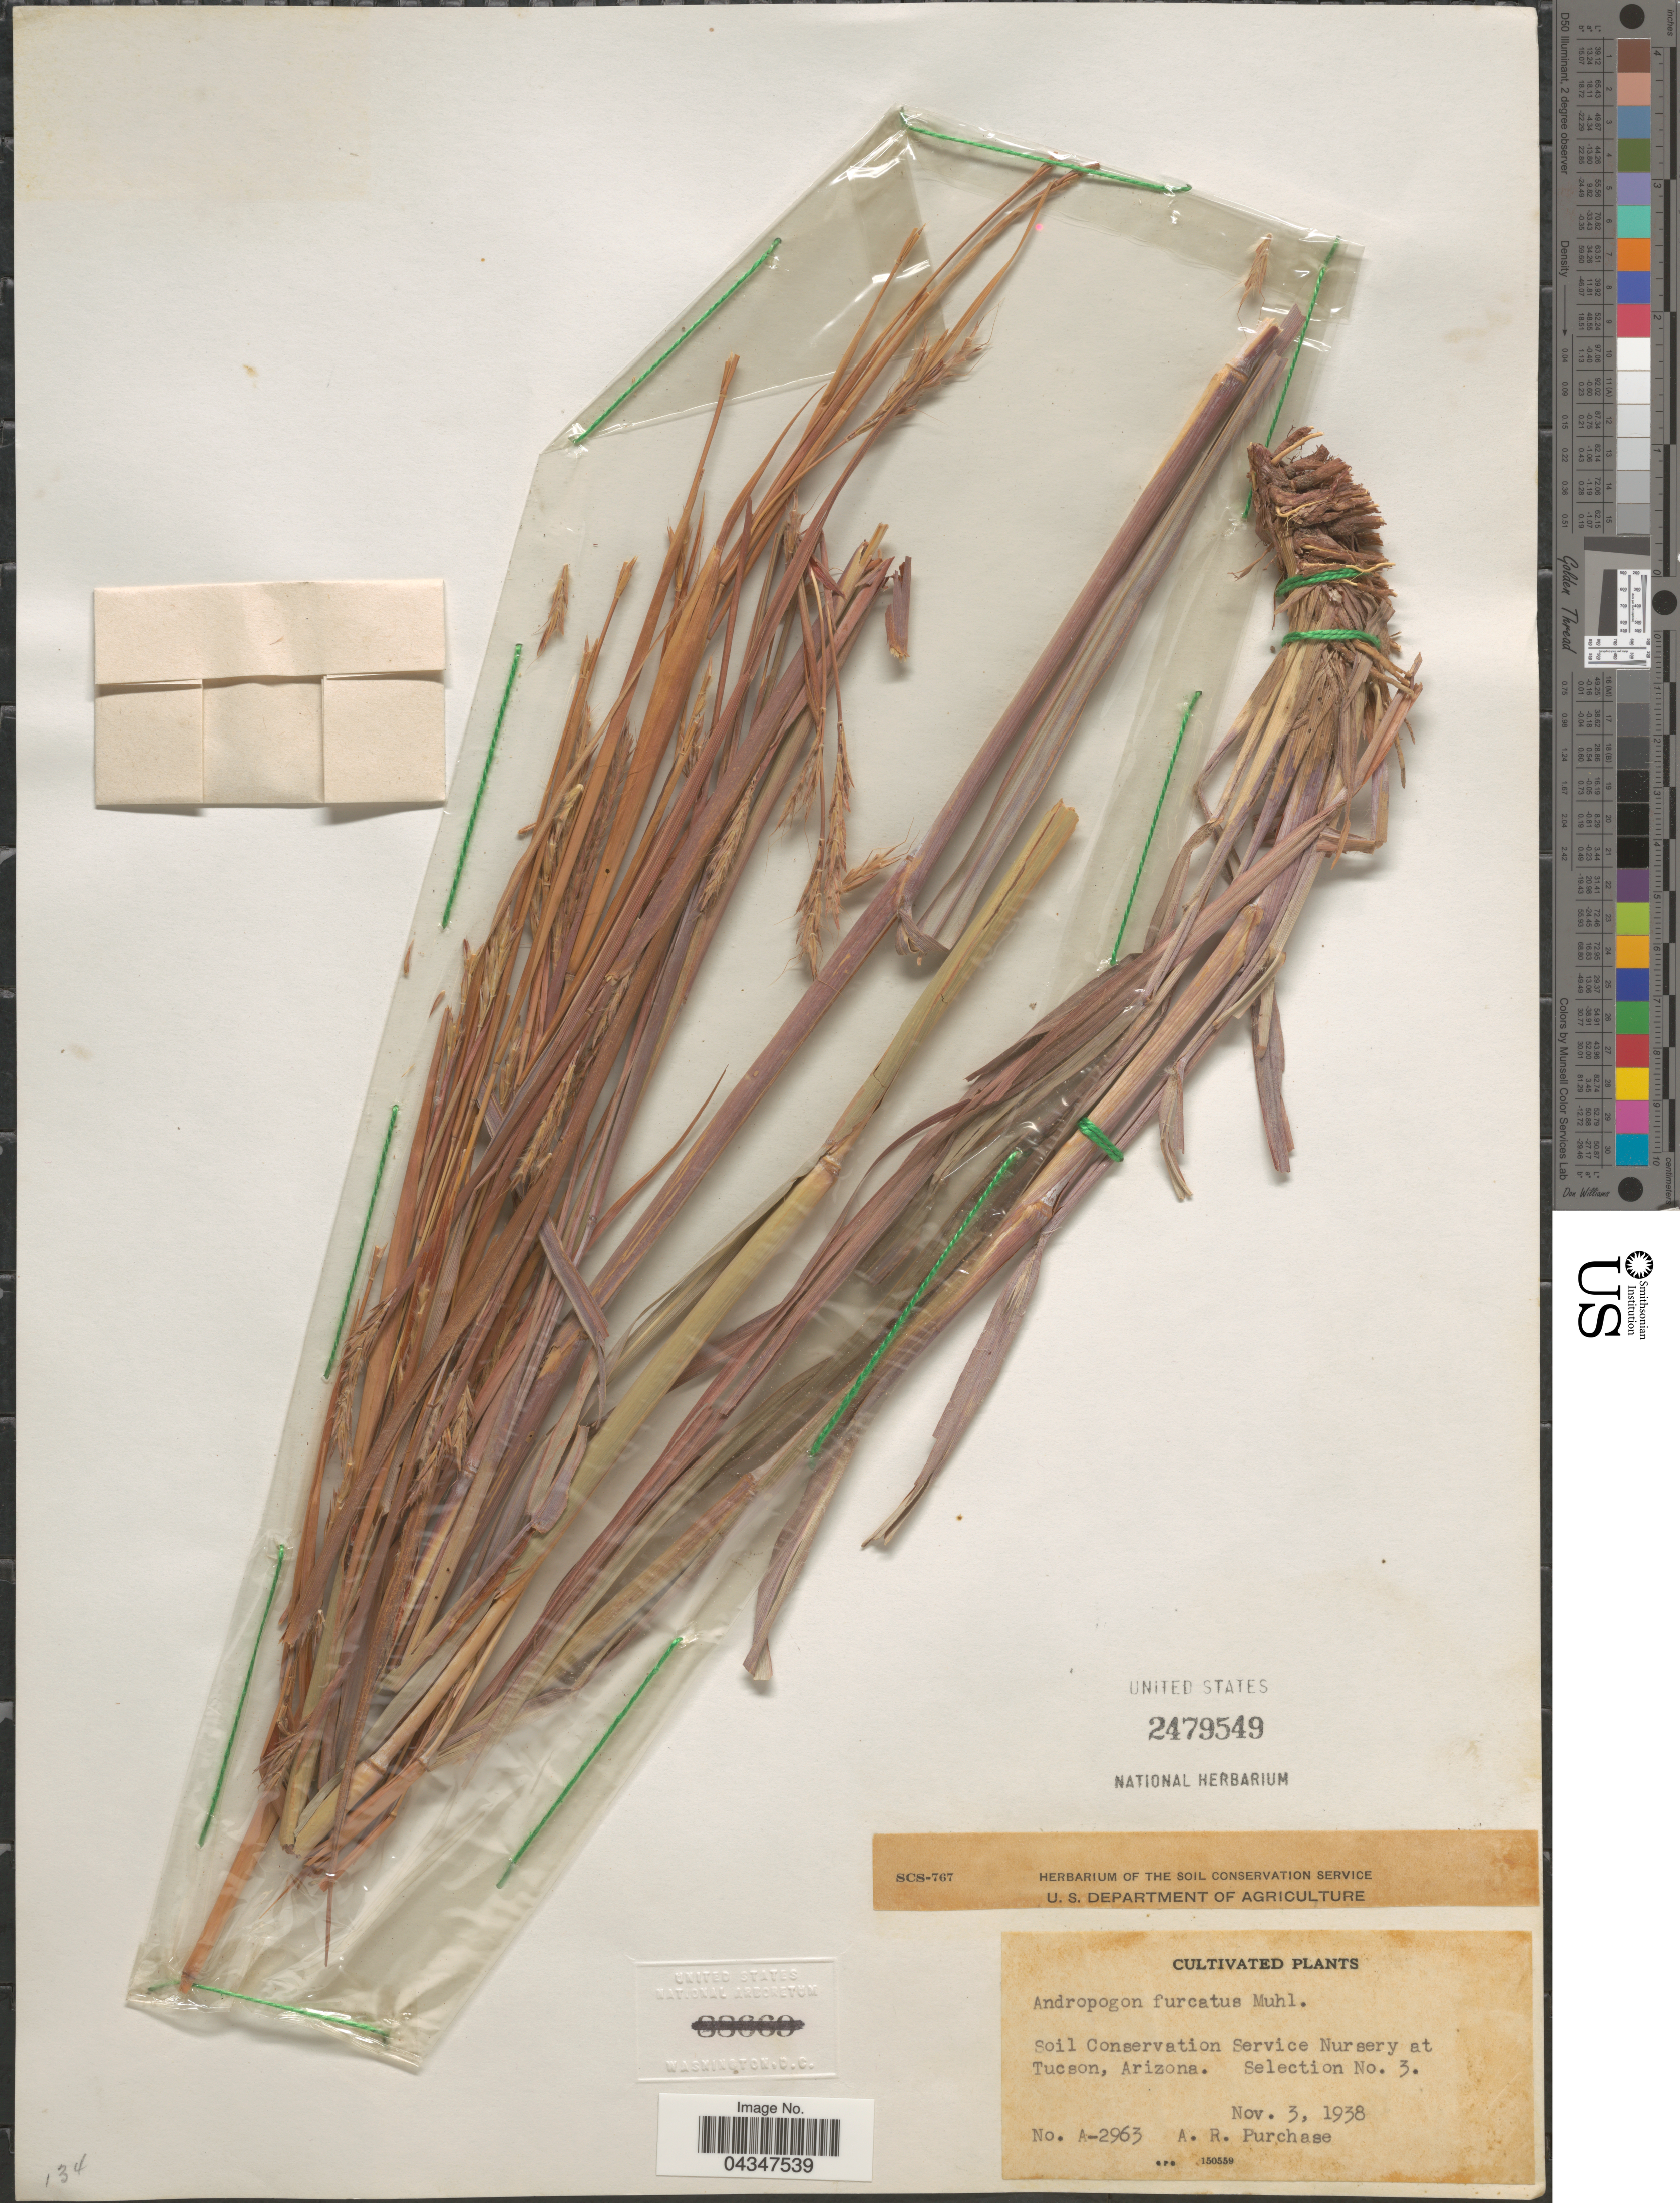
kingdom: Plantae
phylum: Tracheophyta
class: Liliopsida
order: Poales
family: Poaceae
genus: Andropogon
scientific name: Andropogon gerardii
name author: Vitman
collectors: A. Purchase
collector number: A-2963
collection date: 1938-11-03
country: United States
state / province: Arizona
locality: Soil Conservation Service Nursery at Tucson.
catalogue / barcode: US 2479549